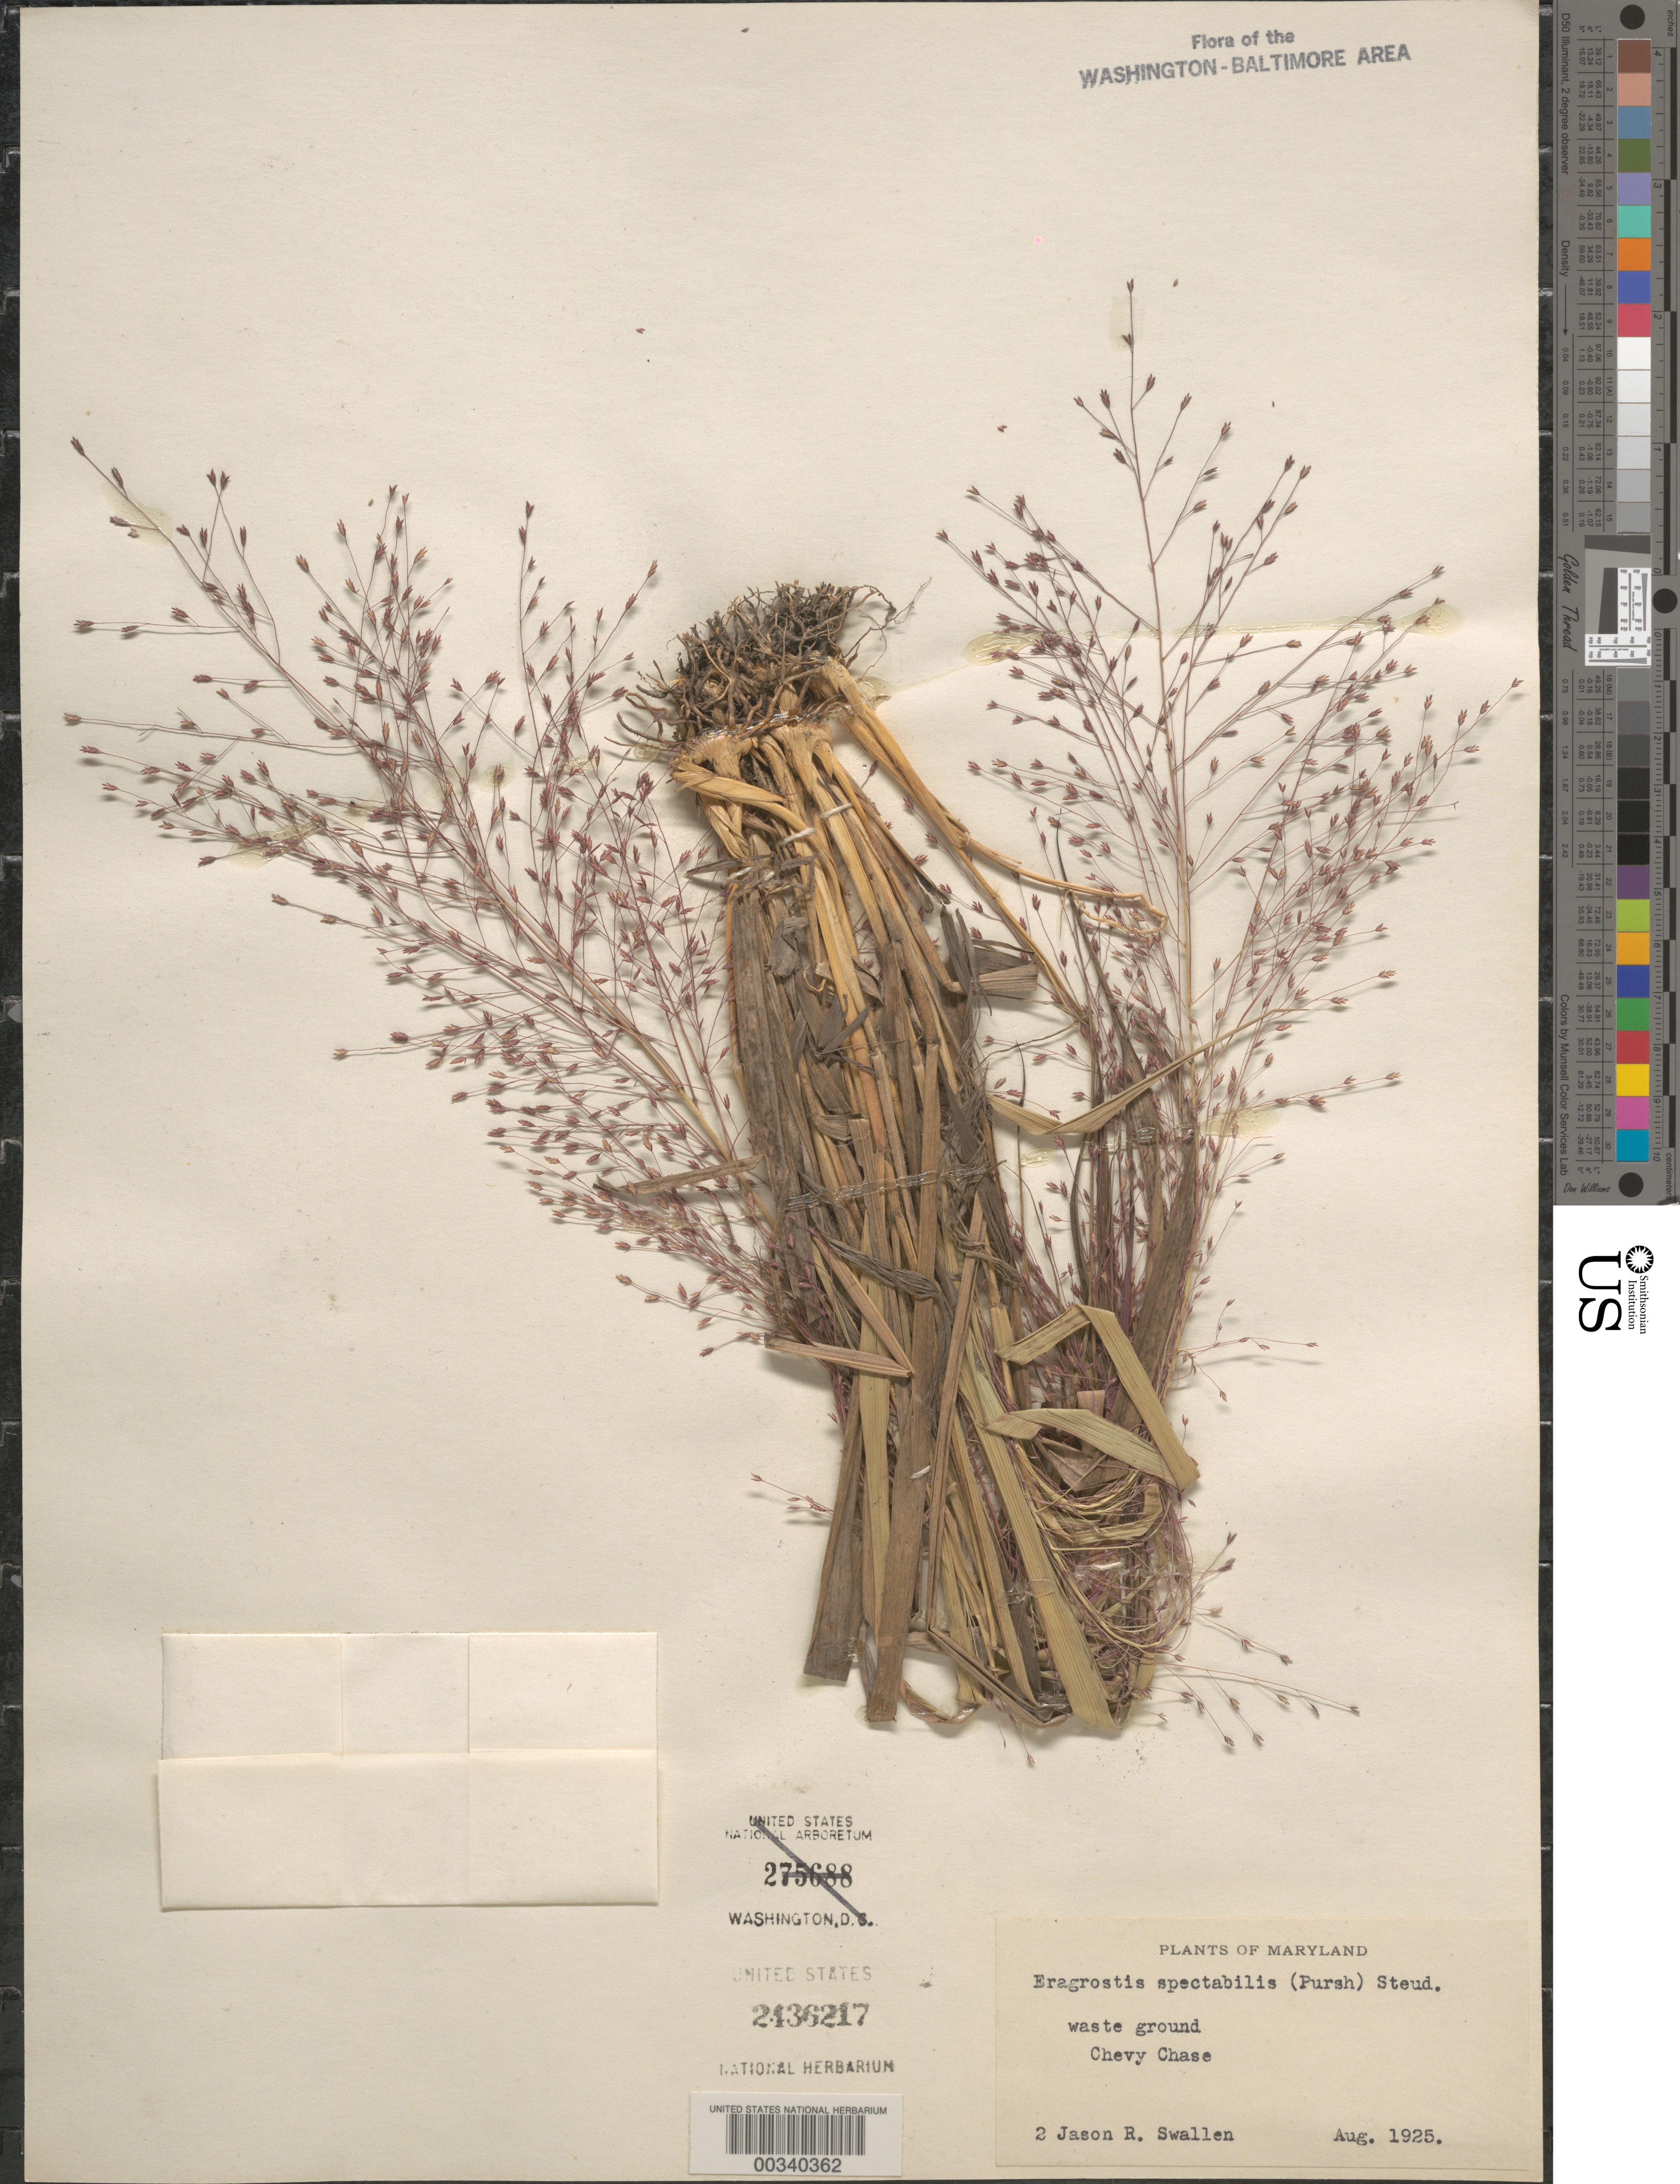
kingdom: Plantae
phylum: Tracheophyta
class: Liliopsida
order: Poales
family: Poaceae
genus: Eragrostis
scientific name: Eragrostis spectabilis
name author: (Pursh) Steud.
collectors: J. R. Swallen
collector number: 2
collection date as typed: Aug 1925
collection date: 1925-08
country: United States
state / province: Maryland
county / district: Montgomery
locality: Chevy Chase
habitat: Waste ground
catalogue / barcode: US 2436217